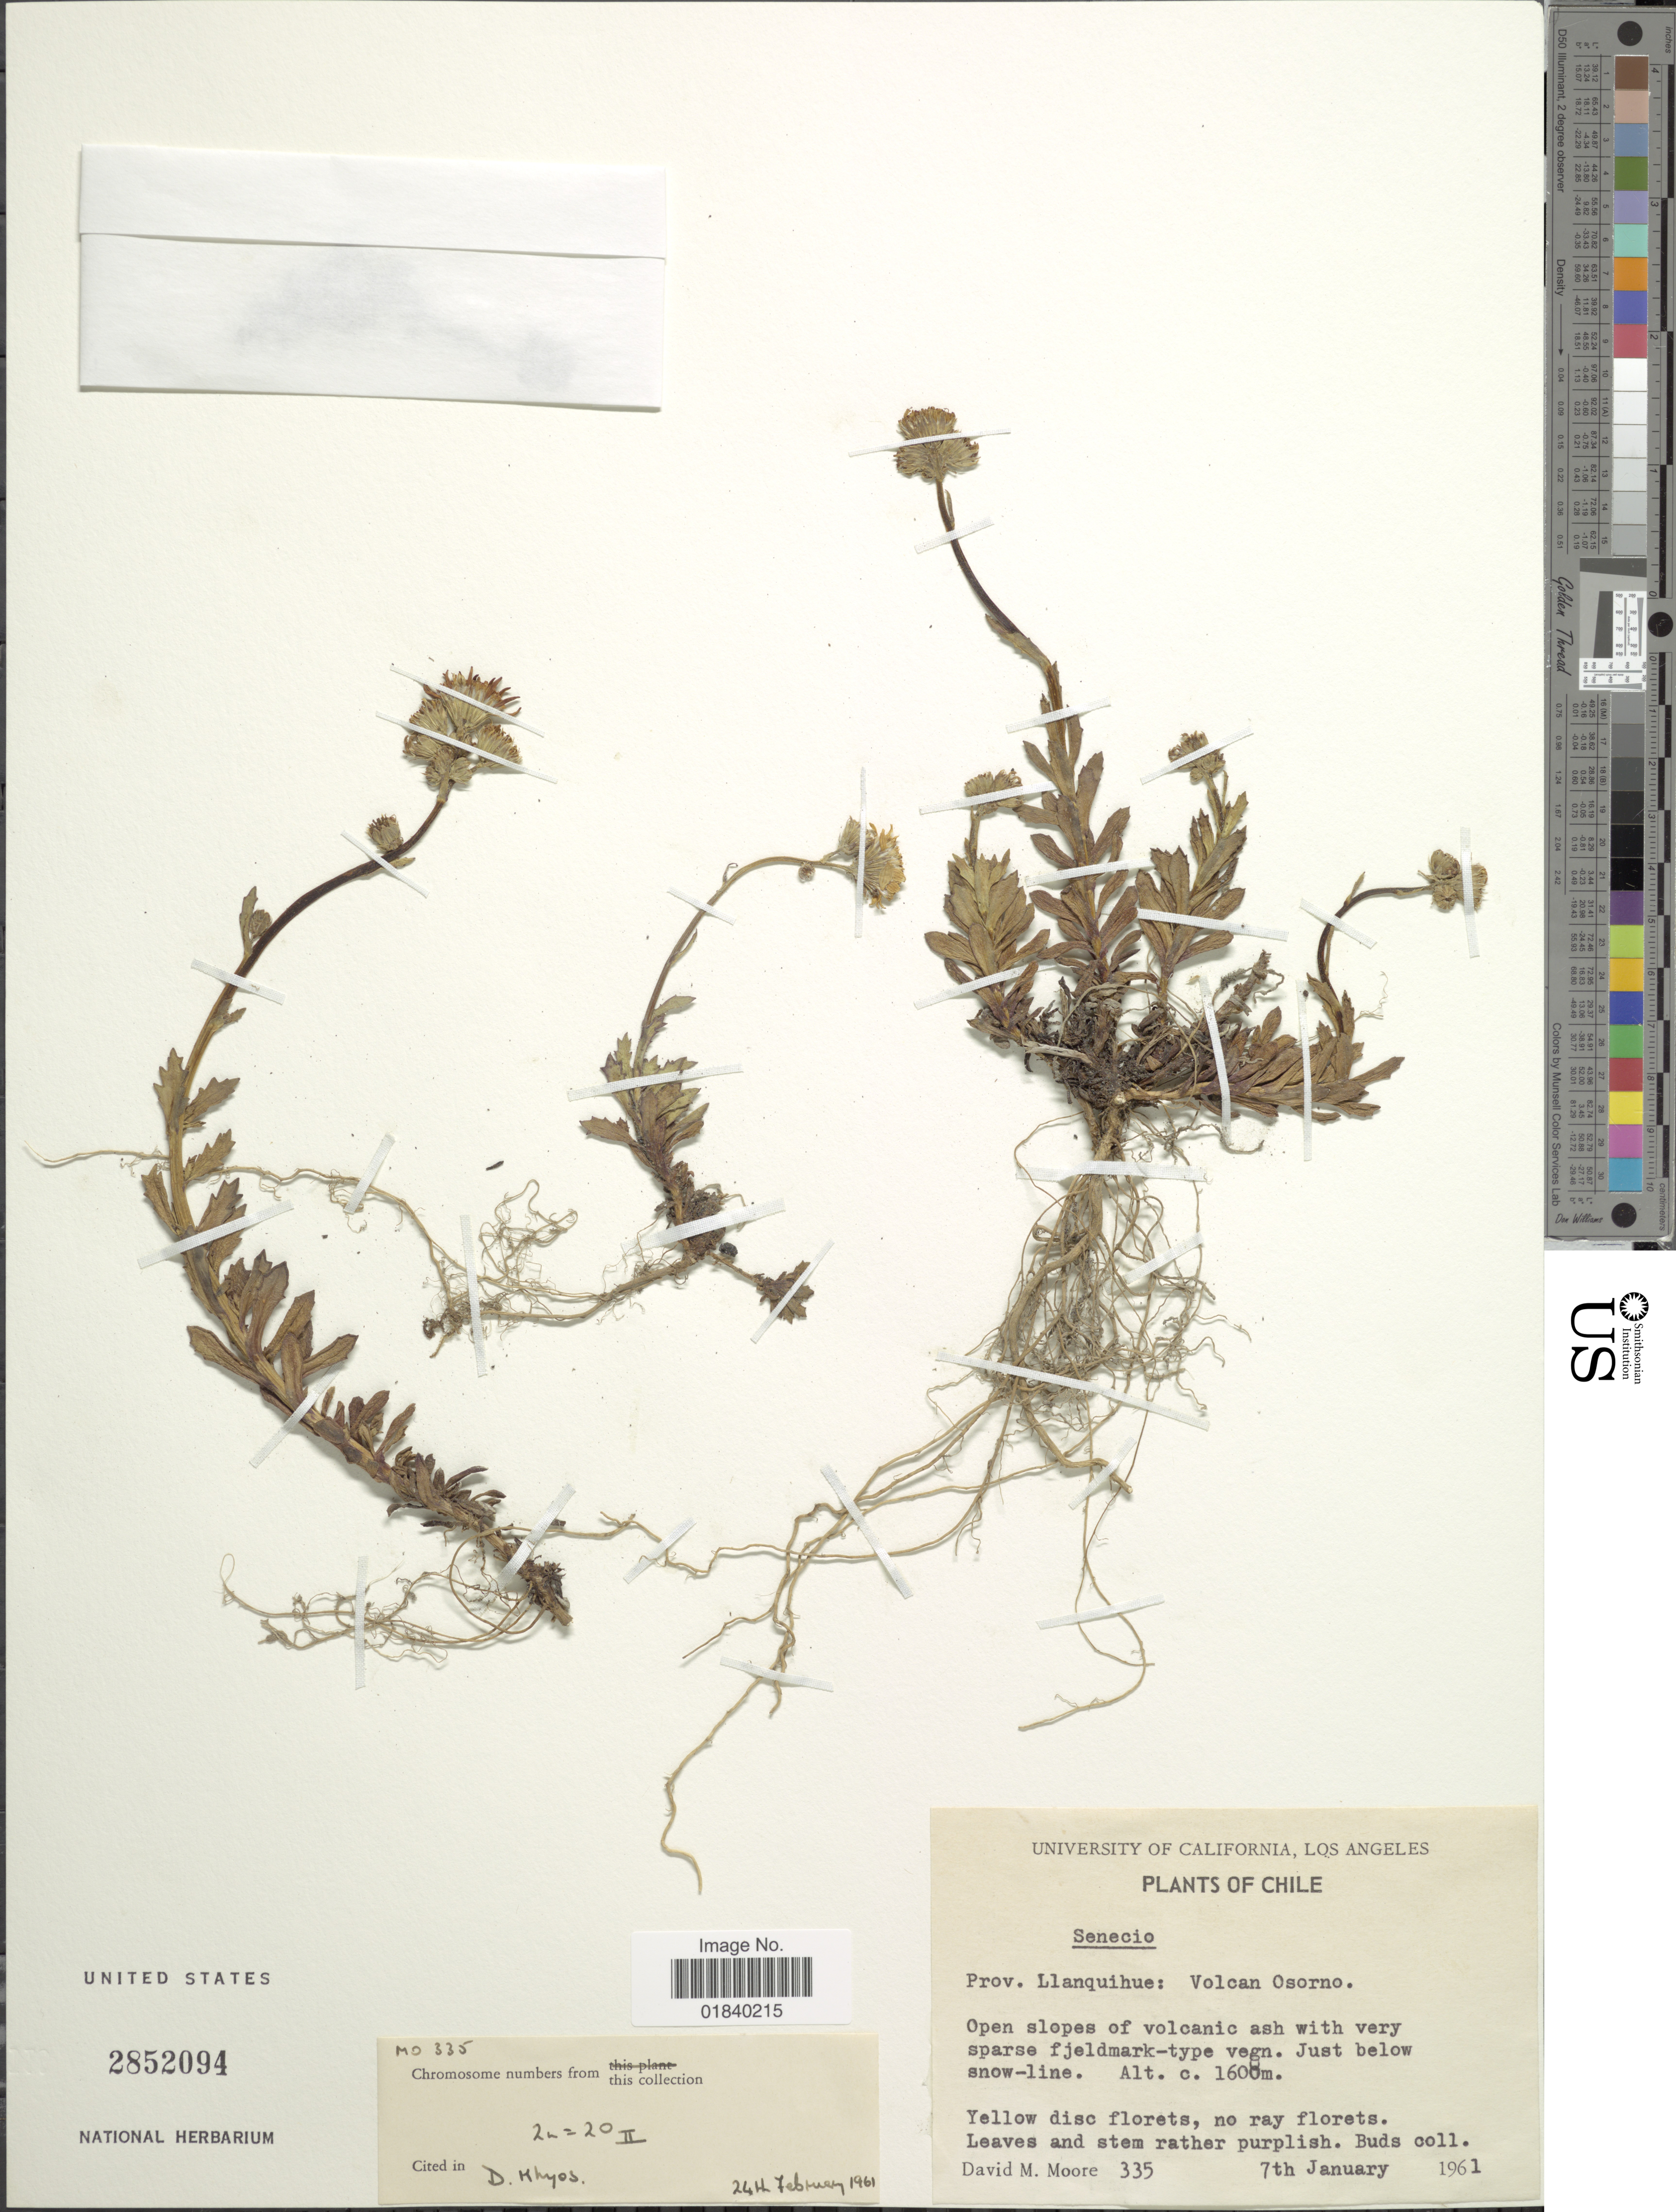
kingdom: Plantae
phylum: Tracheophyta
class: Magnoliopsida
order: Asterales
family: Asteraceae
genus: Senecio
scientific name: Senecio sp.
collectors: D. Moore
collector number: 335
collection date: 1961-01-07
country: Chile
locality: Prov. Llanquihue: Volcan Osorno.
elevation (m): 1600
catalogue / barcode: US 2852094